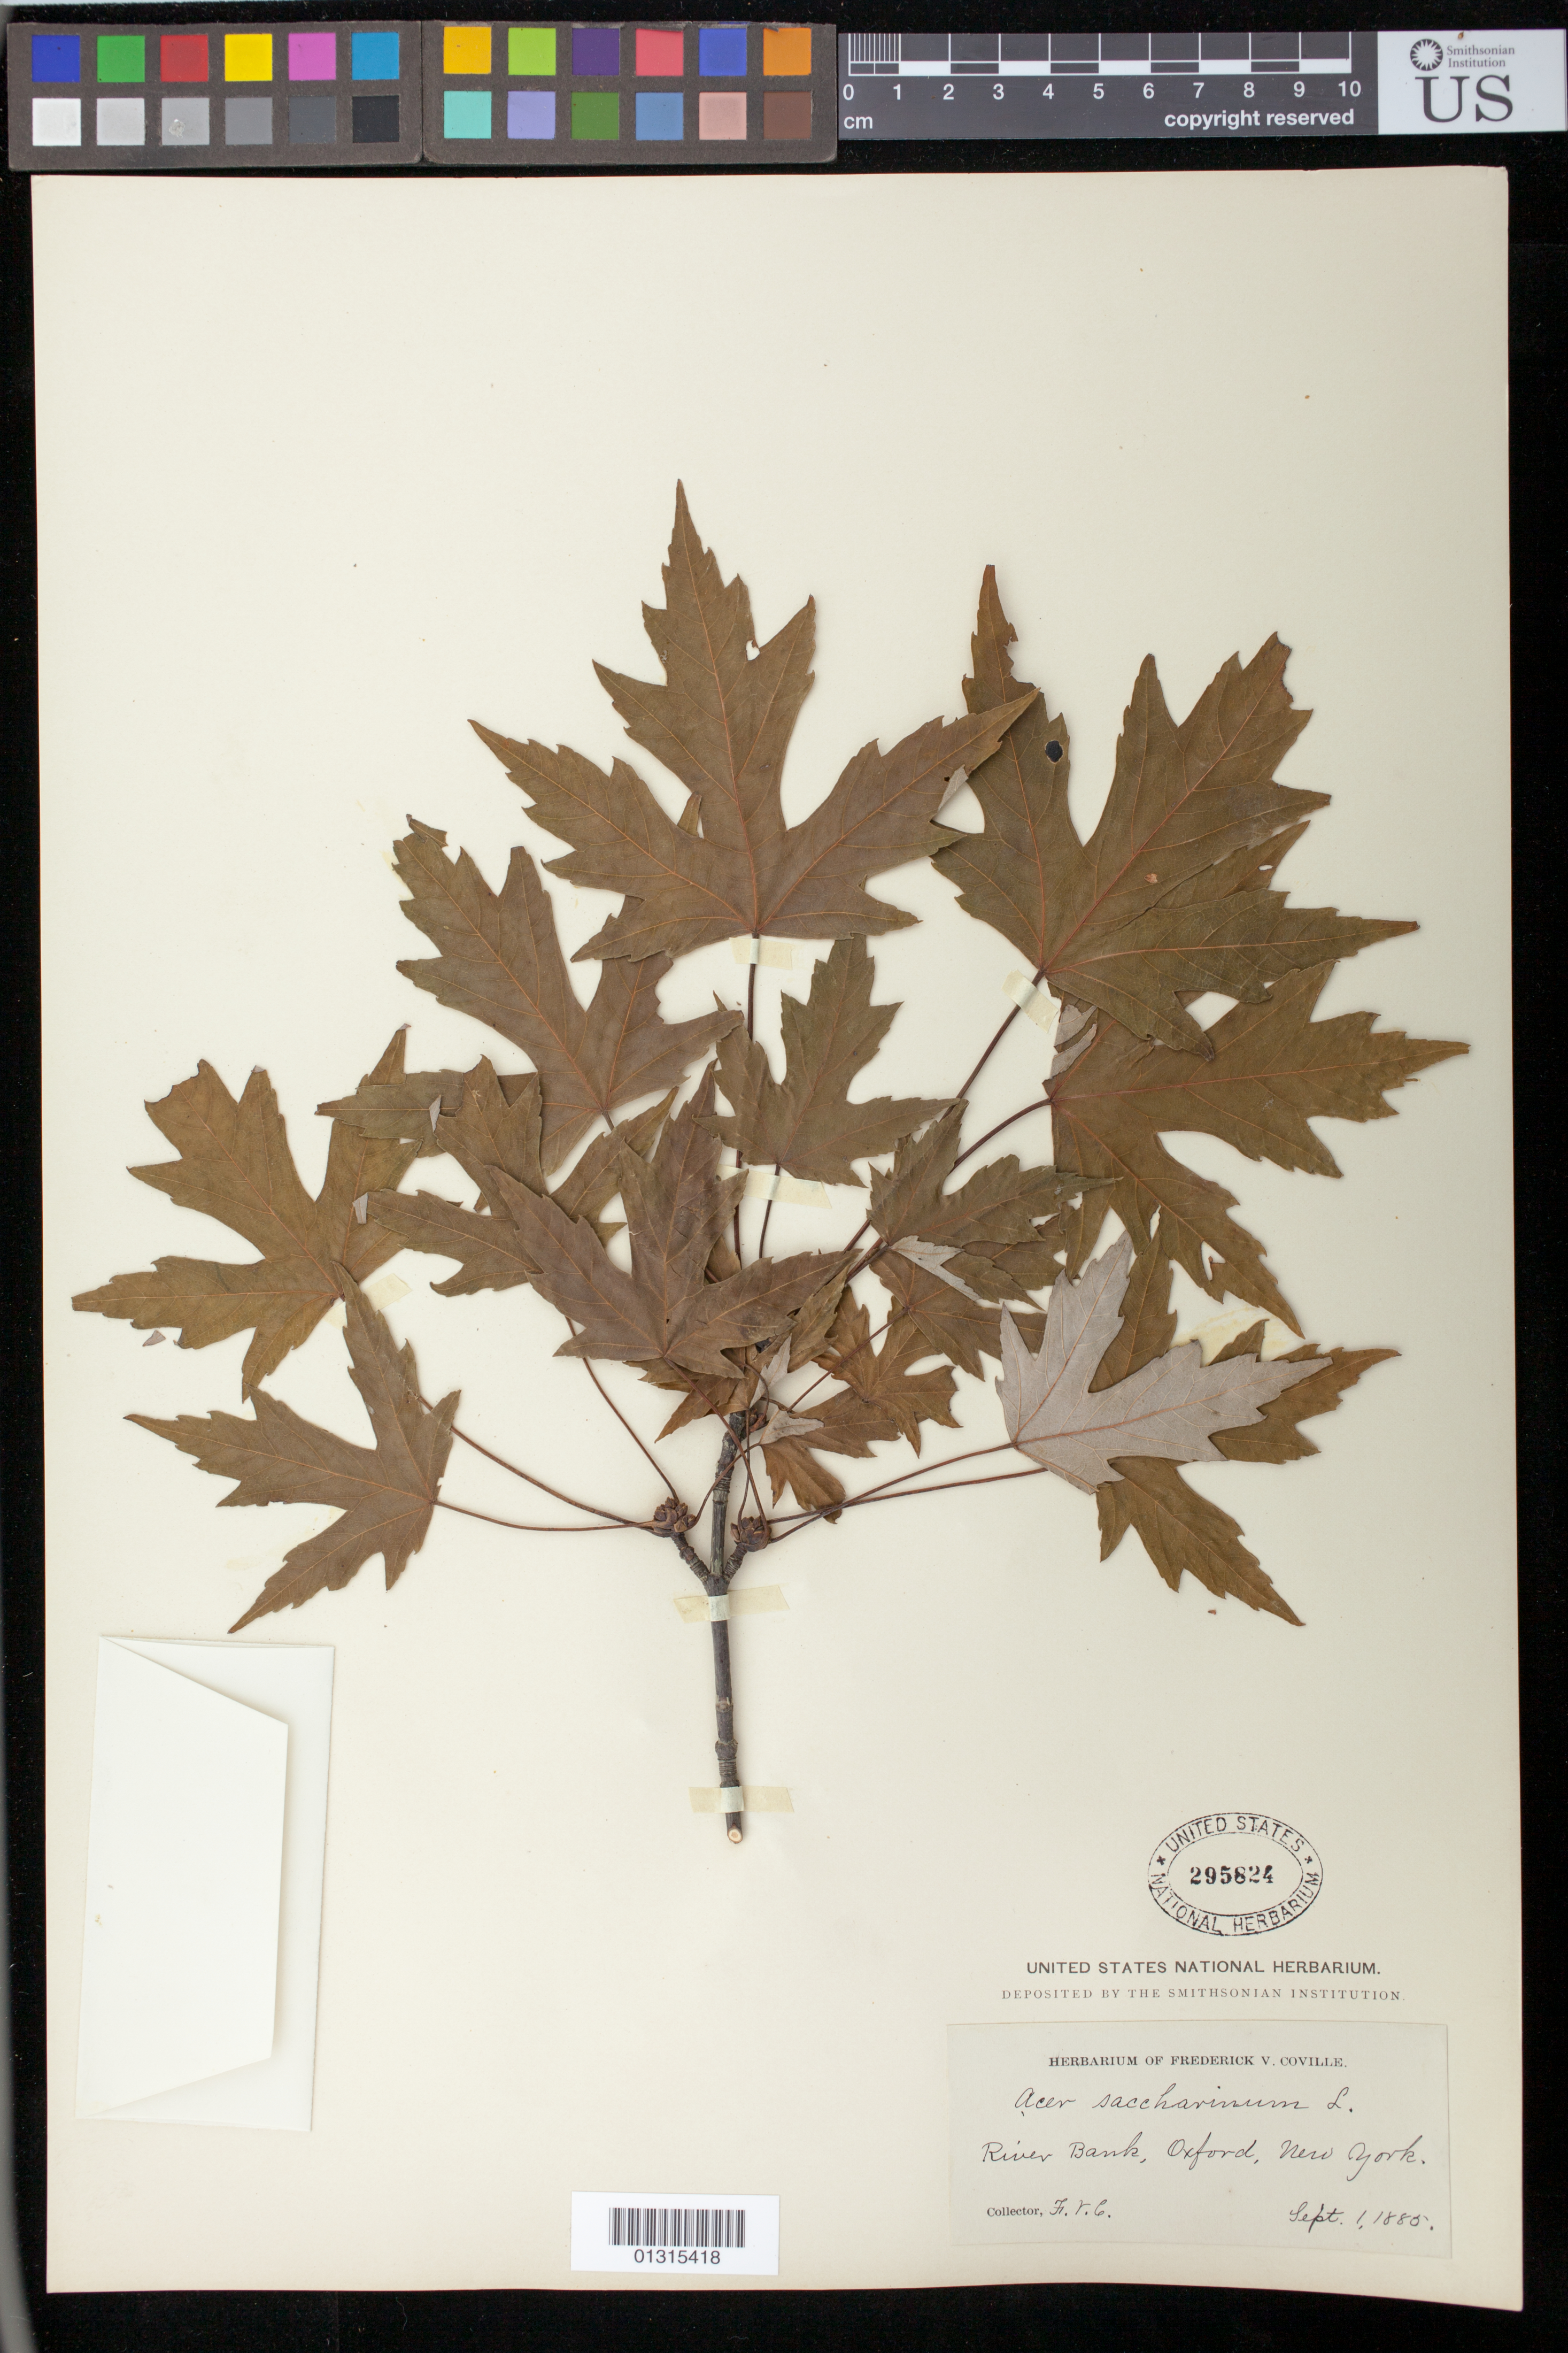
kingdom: Plantae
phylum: Tracheophyta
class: Magnoliopsida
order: Sapindales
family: Sapindaceae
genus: Acer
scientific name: Acer saccharinum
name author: L.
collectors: F. V. Coville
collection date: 1885-09-01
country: United States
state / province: New York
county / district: Chenango County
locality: Oxford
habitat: Riverbank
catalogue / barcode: US 295824